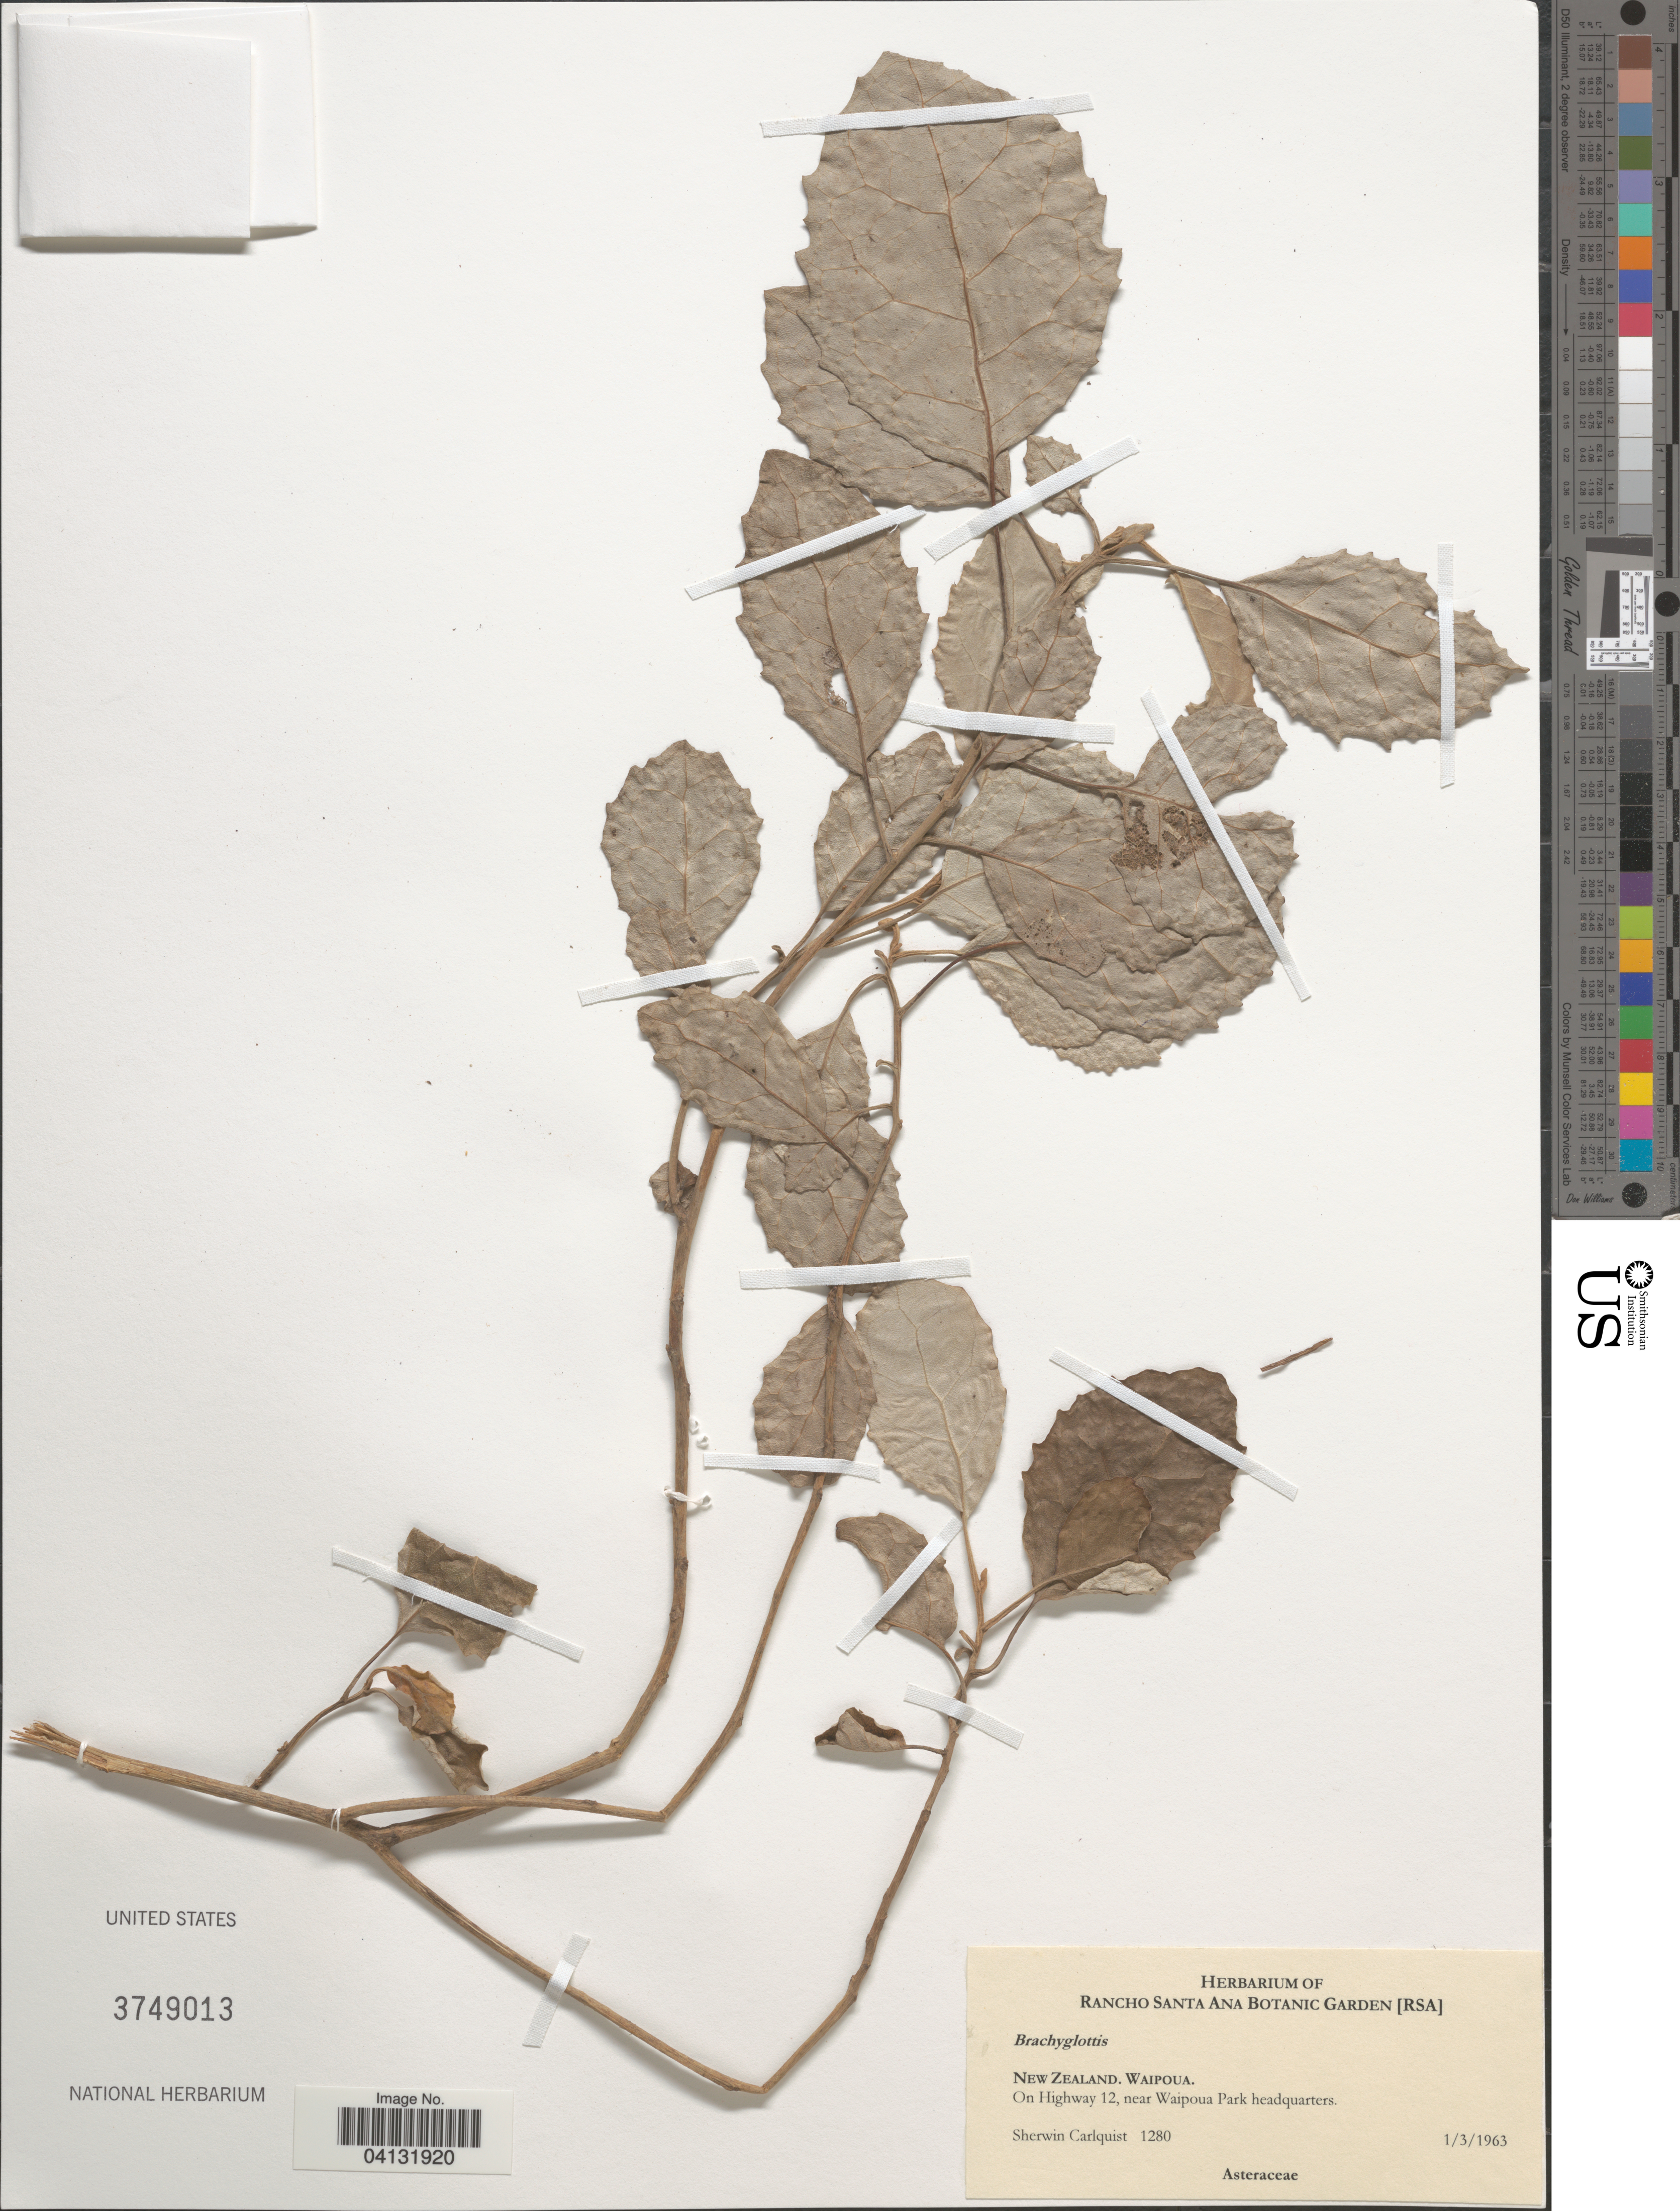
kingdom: Plantae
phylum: Tracheophyta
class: Magnoliopsida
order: Asterales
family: Asteraceae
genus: Brachyglottis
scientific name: Brachyglottis sp.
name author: J.R. Forst. & G. Forst.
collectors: S. Carlquist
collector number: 1280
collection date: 1963-01-03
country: New Zealand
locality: Waipoua. On Highway 12, near Waipoua Park headquarters.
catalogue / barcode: US 3749013